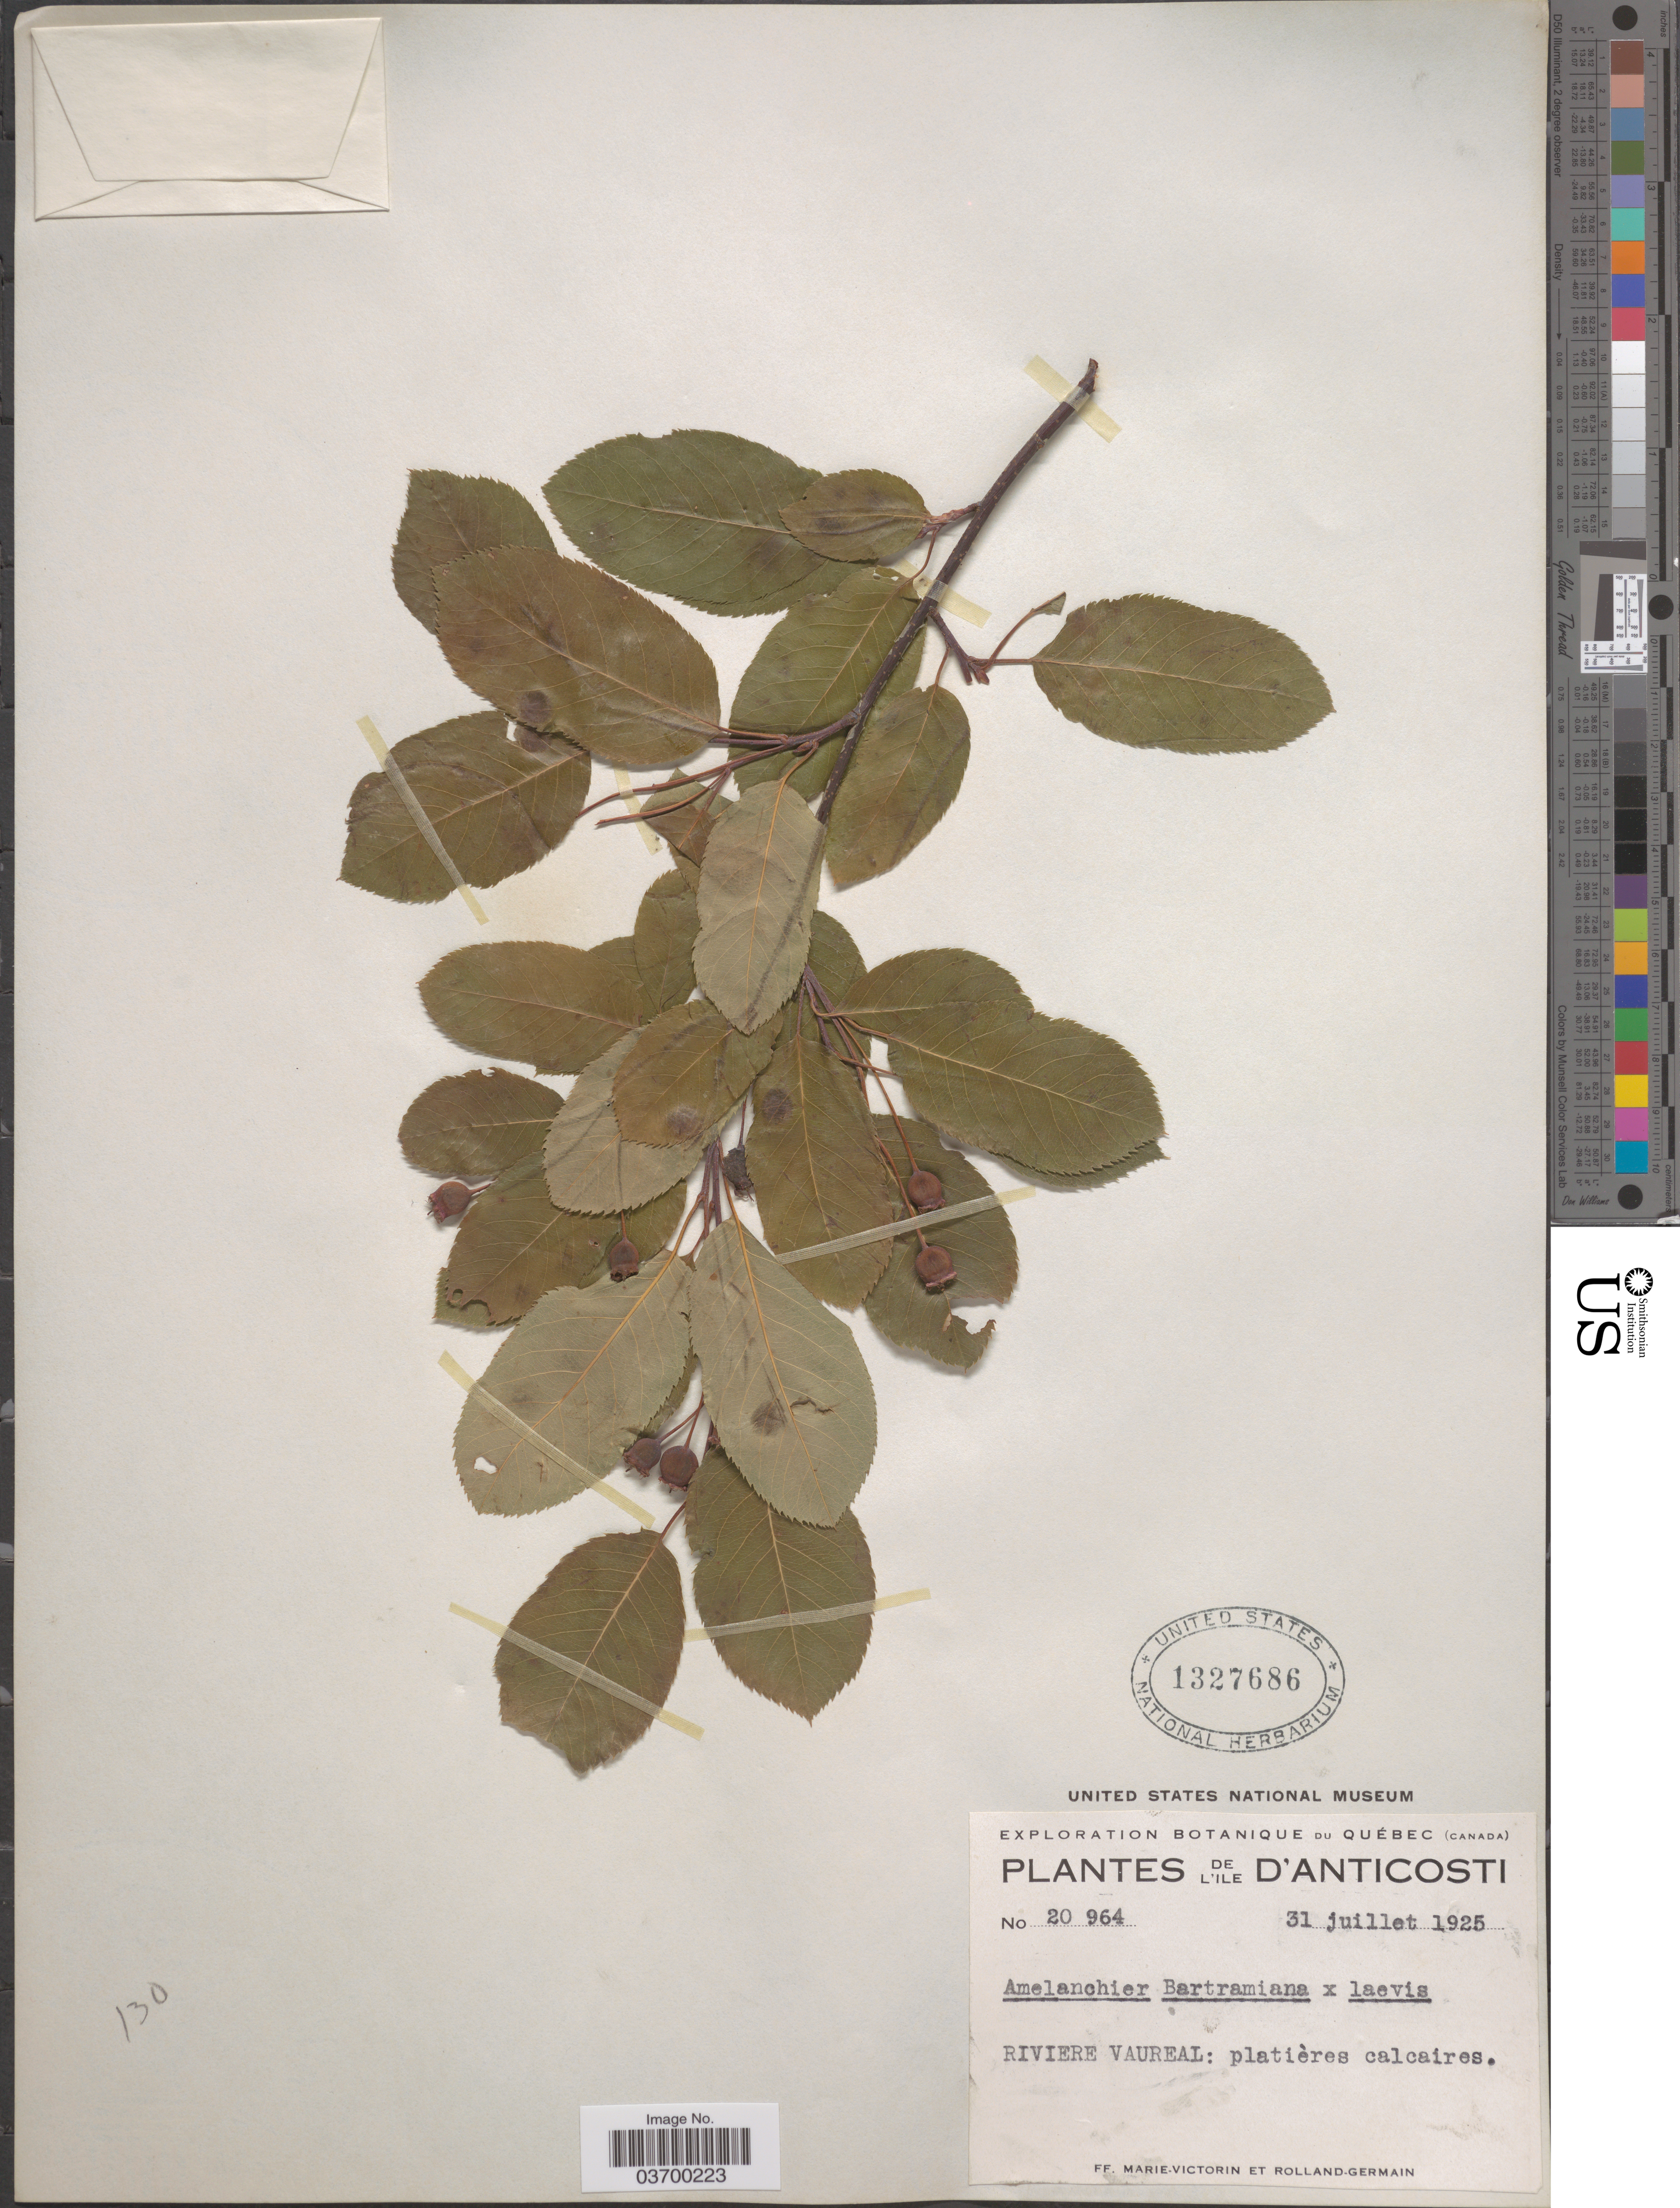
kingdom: Plantae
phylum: Tracheophyta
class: Magnoliopsida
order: Rosales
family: Rosaceae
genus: Amelanchier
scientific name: Amelanchier bartramiana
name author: (Tausch) M. Roem.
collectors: F. Marie-Victorin & Rolland-Germain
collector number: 20964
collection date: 1925-07-31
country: Canada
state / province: Quebec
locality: L'isle D'Anticosti. Riviere Vaureal.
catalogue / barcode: US 1327686